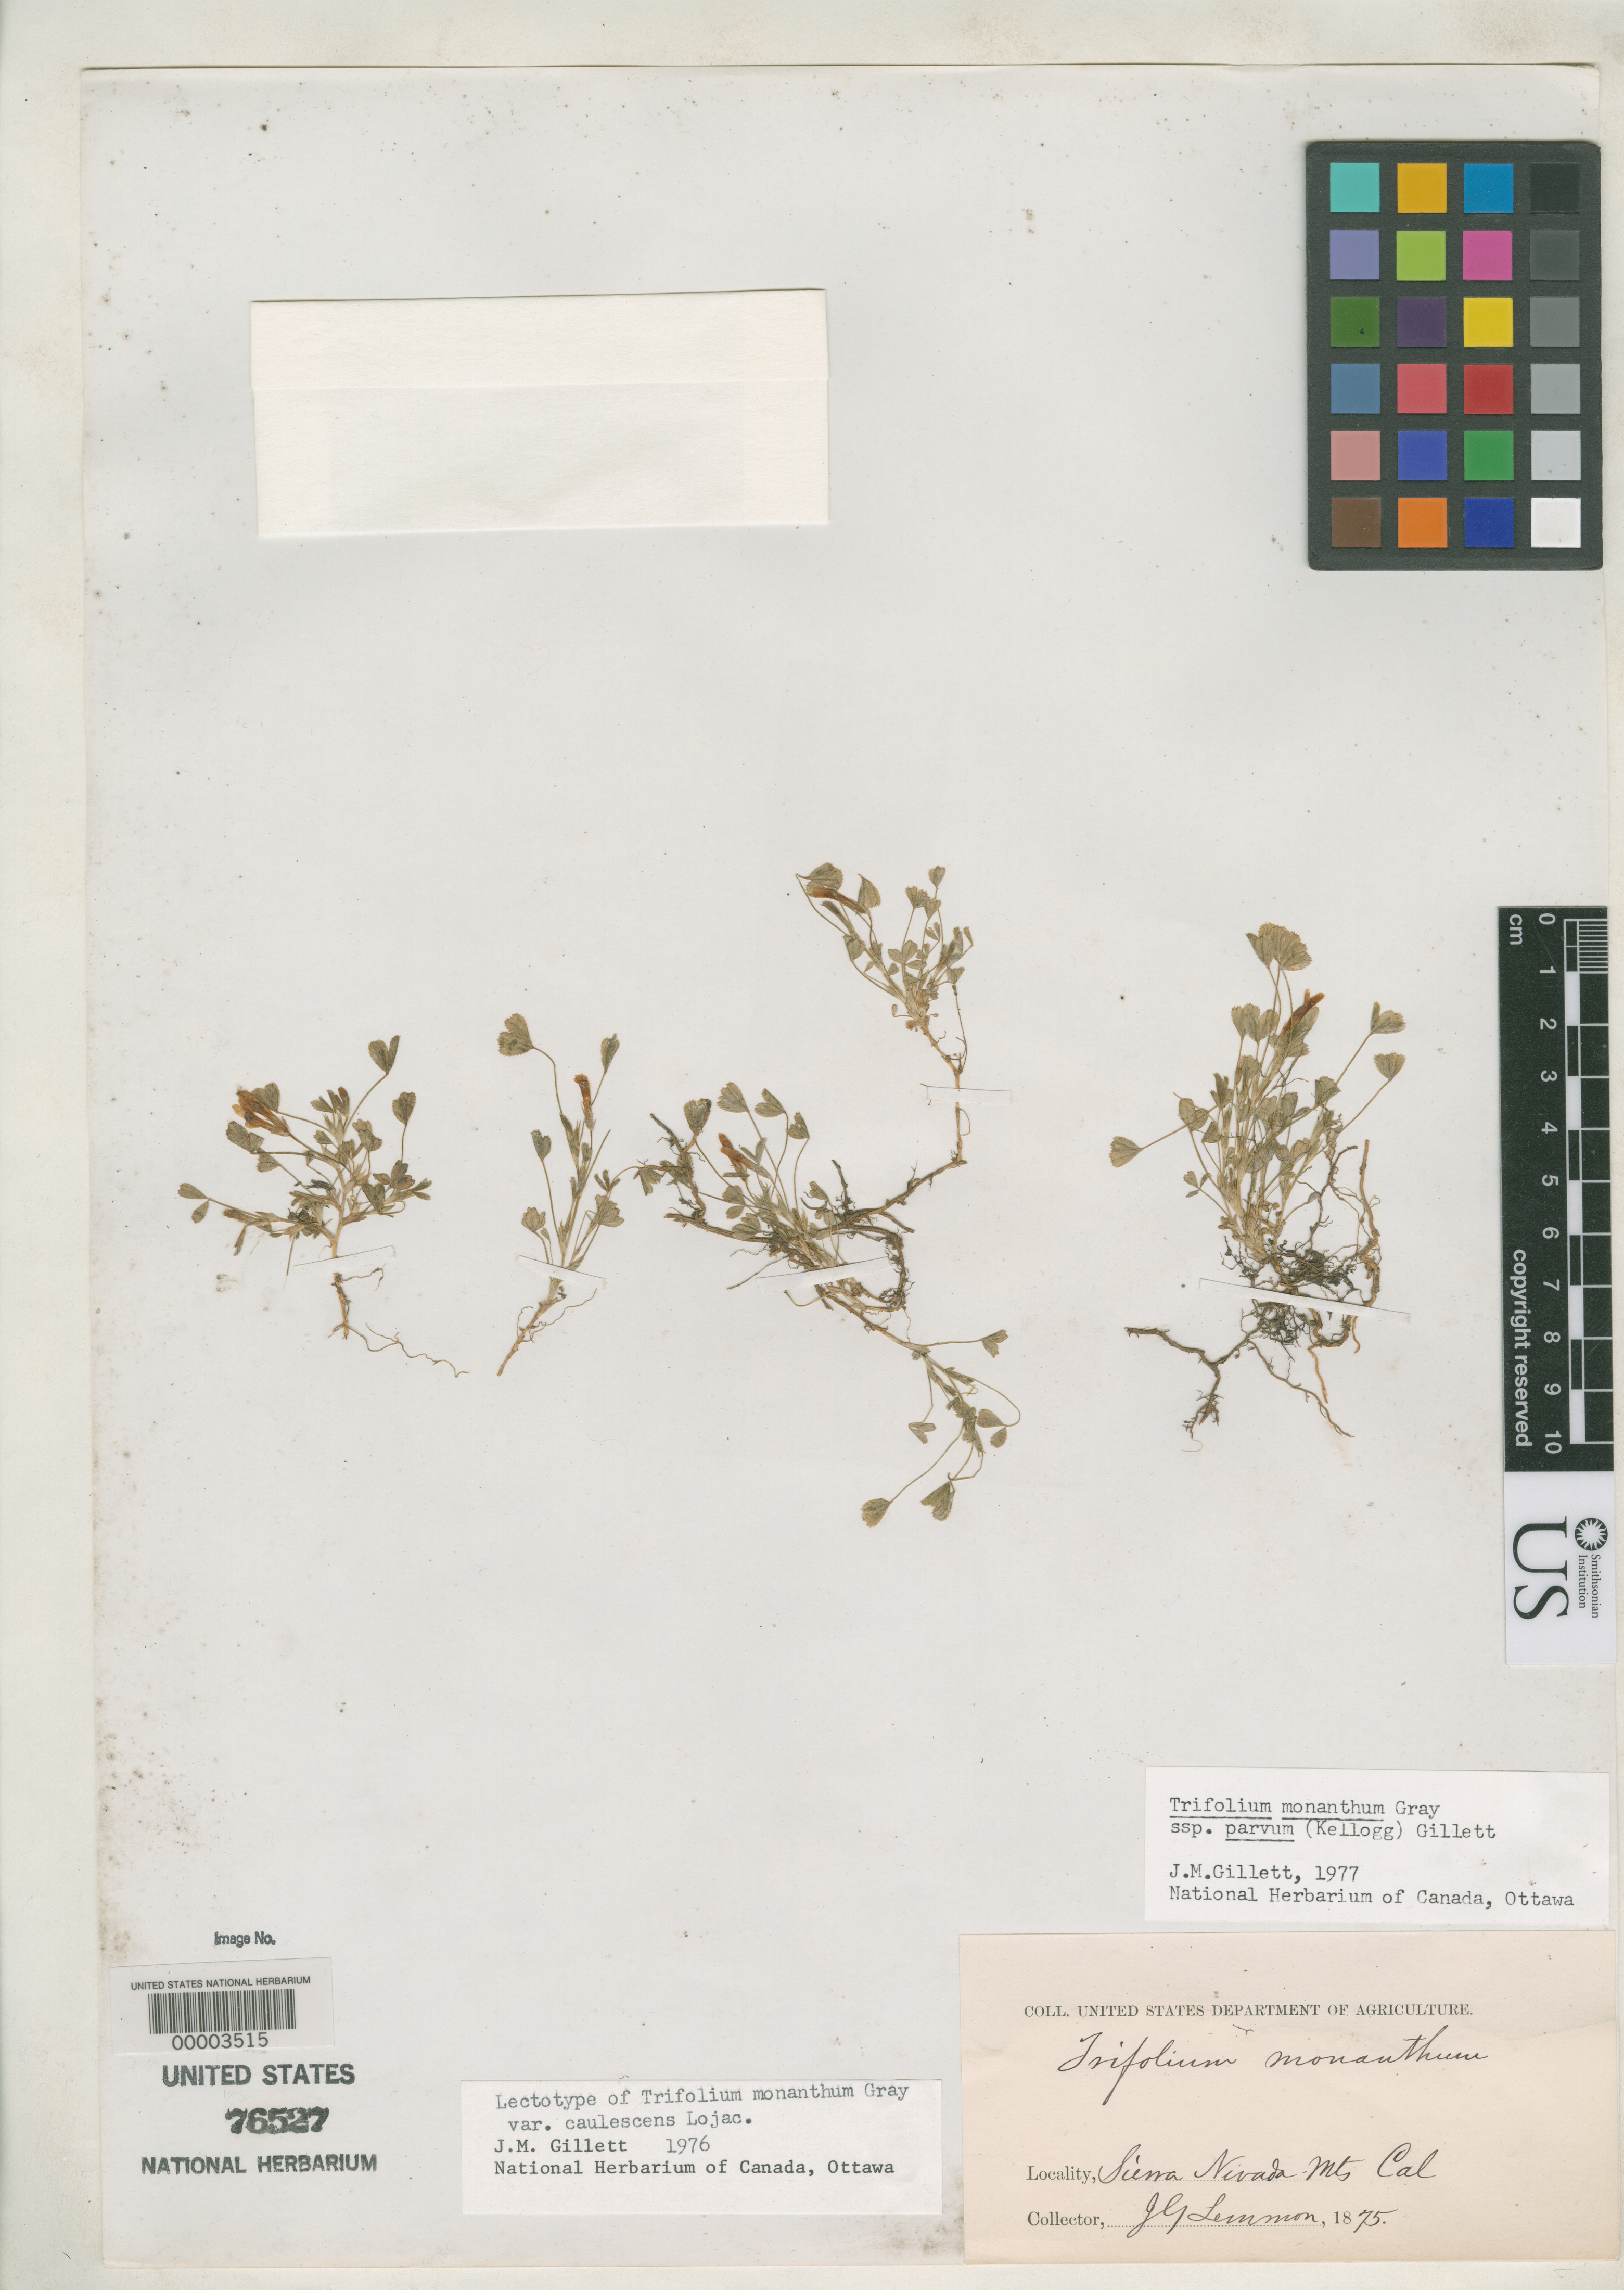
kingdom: Plantae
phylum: Tracheophyta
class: Magnoliopsida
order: Fabales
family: Fabaceae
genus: Trifolium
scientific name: Trifolium monanthum var. caulescens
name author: Lojacono-Pojero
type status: Syntype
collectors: J. G. Lemmon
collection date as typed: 1875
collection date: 1875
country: United States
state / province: California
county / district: Mariposa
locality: Sierra Nevada Mts., Yosemite Valley.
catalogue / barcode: US 76527